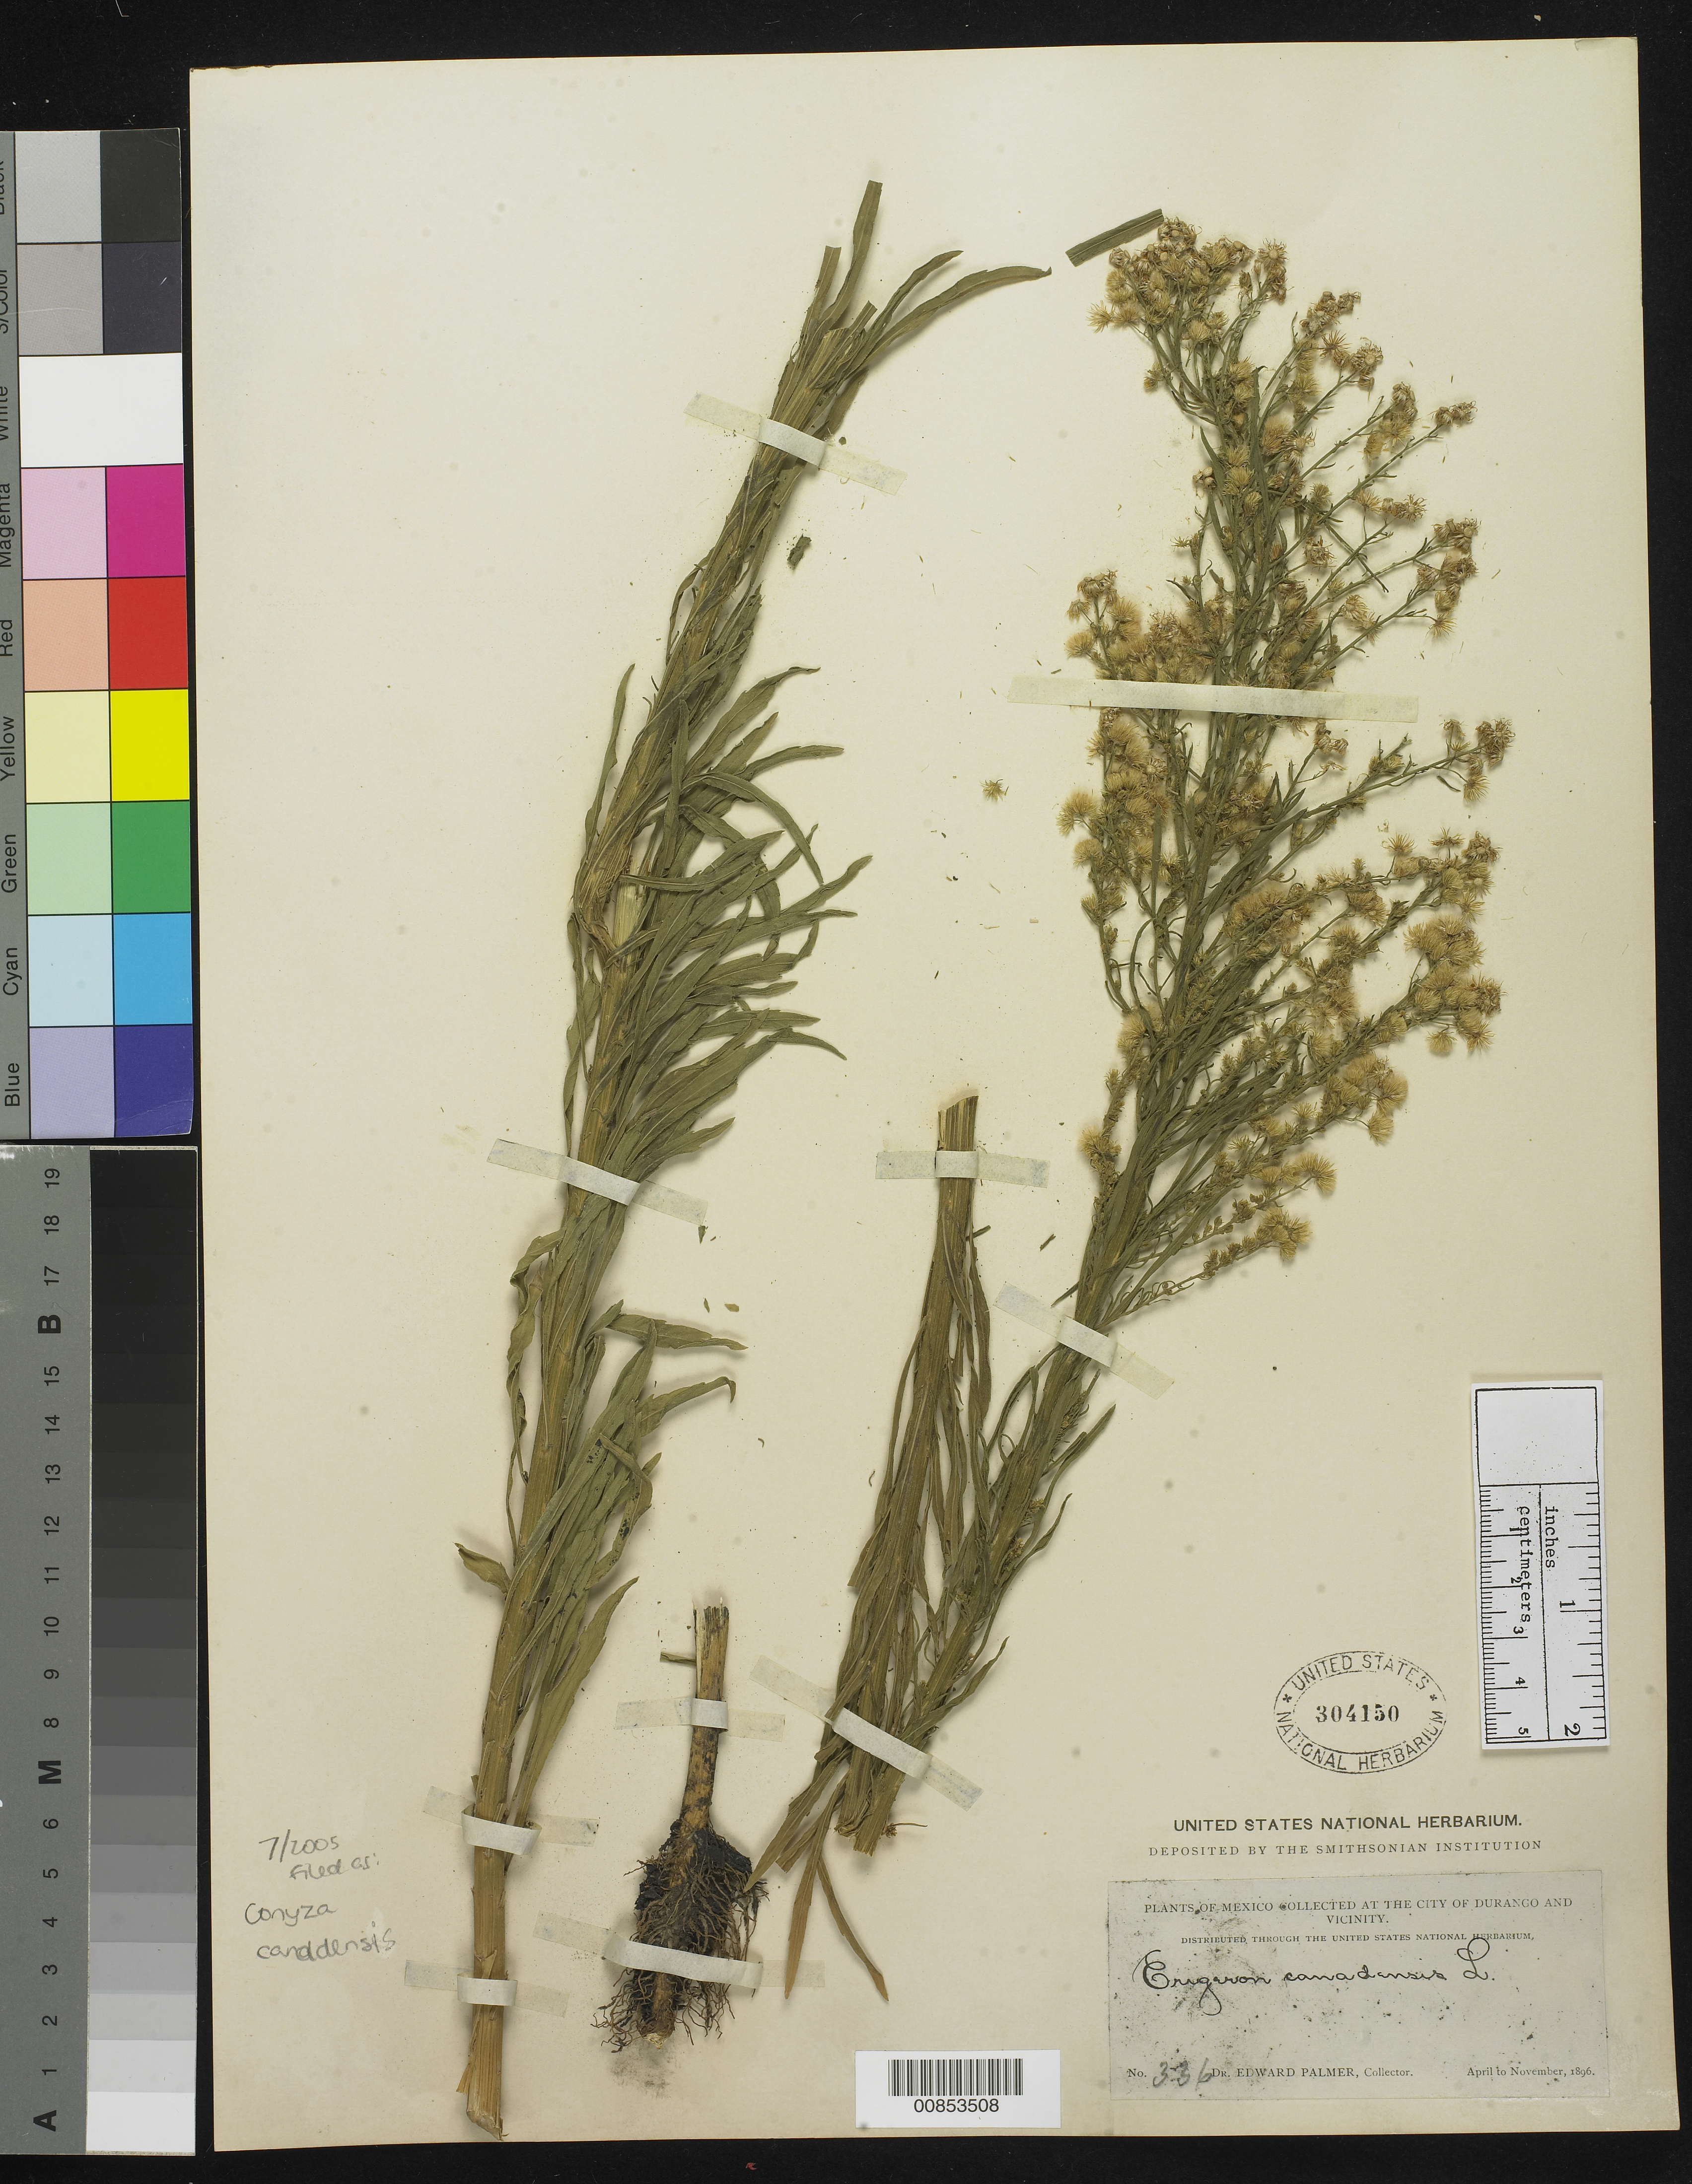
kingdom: Plantae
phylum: Tracheophyta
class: Magnoliopsida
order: Asterales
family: Asteraceae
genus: Conyza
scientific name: Conyza canadensis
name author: (L.) Cronq.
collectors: E. Palmer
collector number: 336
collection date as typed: Apr 1896 to -- Nov 1896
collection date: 1896-04/1896-11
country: Mexico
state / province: Durango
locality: City of Durango and vicinity.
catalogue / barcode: US 304150